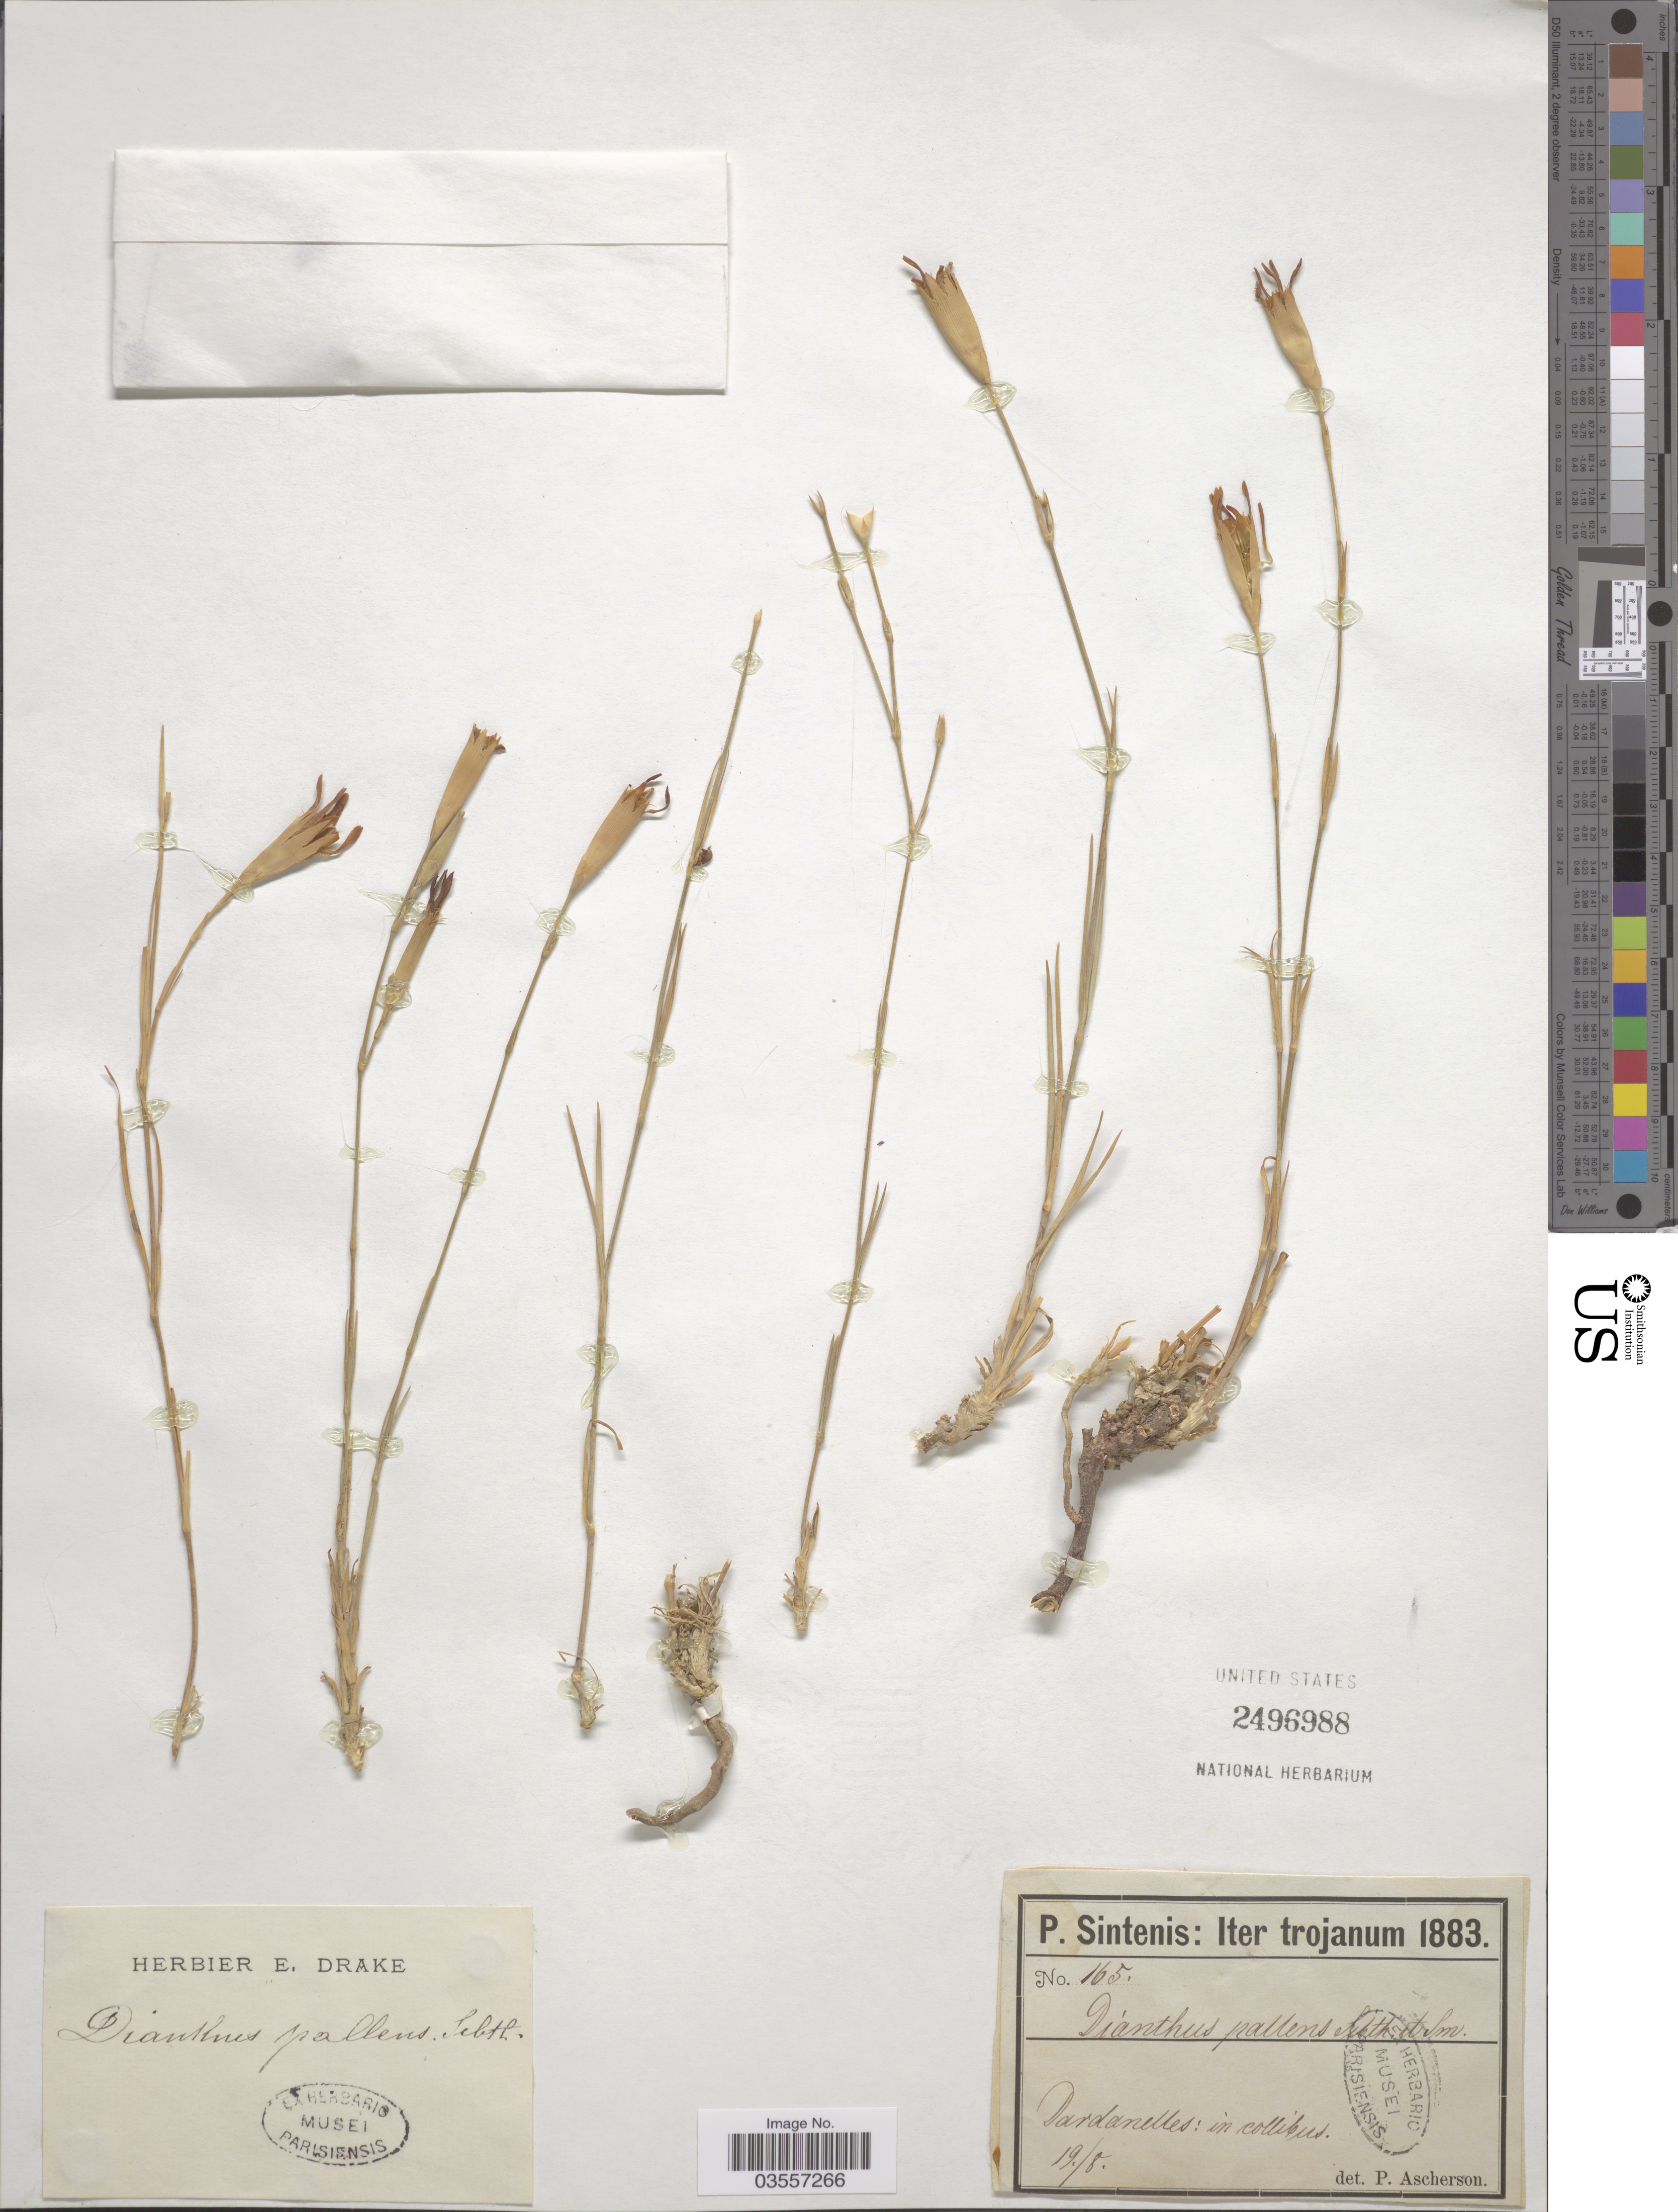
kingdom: Plantae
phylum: Tracheophyta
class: Magnoliopsida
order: Caryophyllales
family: Caryophyllaceae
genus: Dianthus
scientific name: Dianthus pallens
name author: Sibth. & Sm.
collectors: P. Sintenis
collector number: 165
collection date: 1883-08-19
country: Turkey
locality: Trojanum. Dardanelles; in collibus.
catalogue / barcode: US 2496988